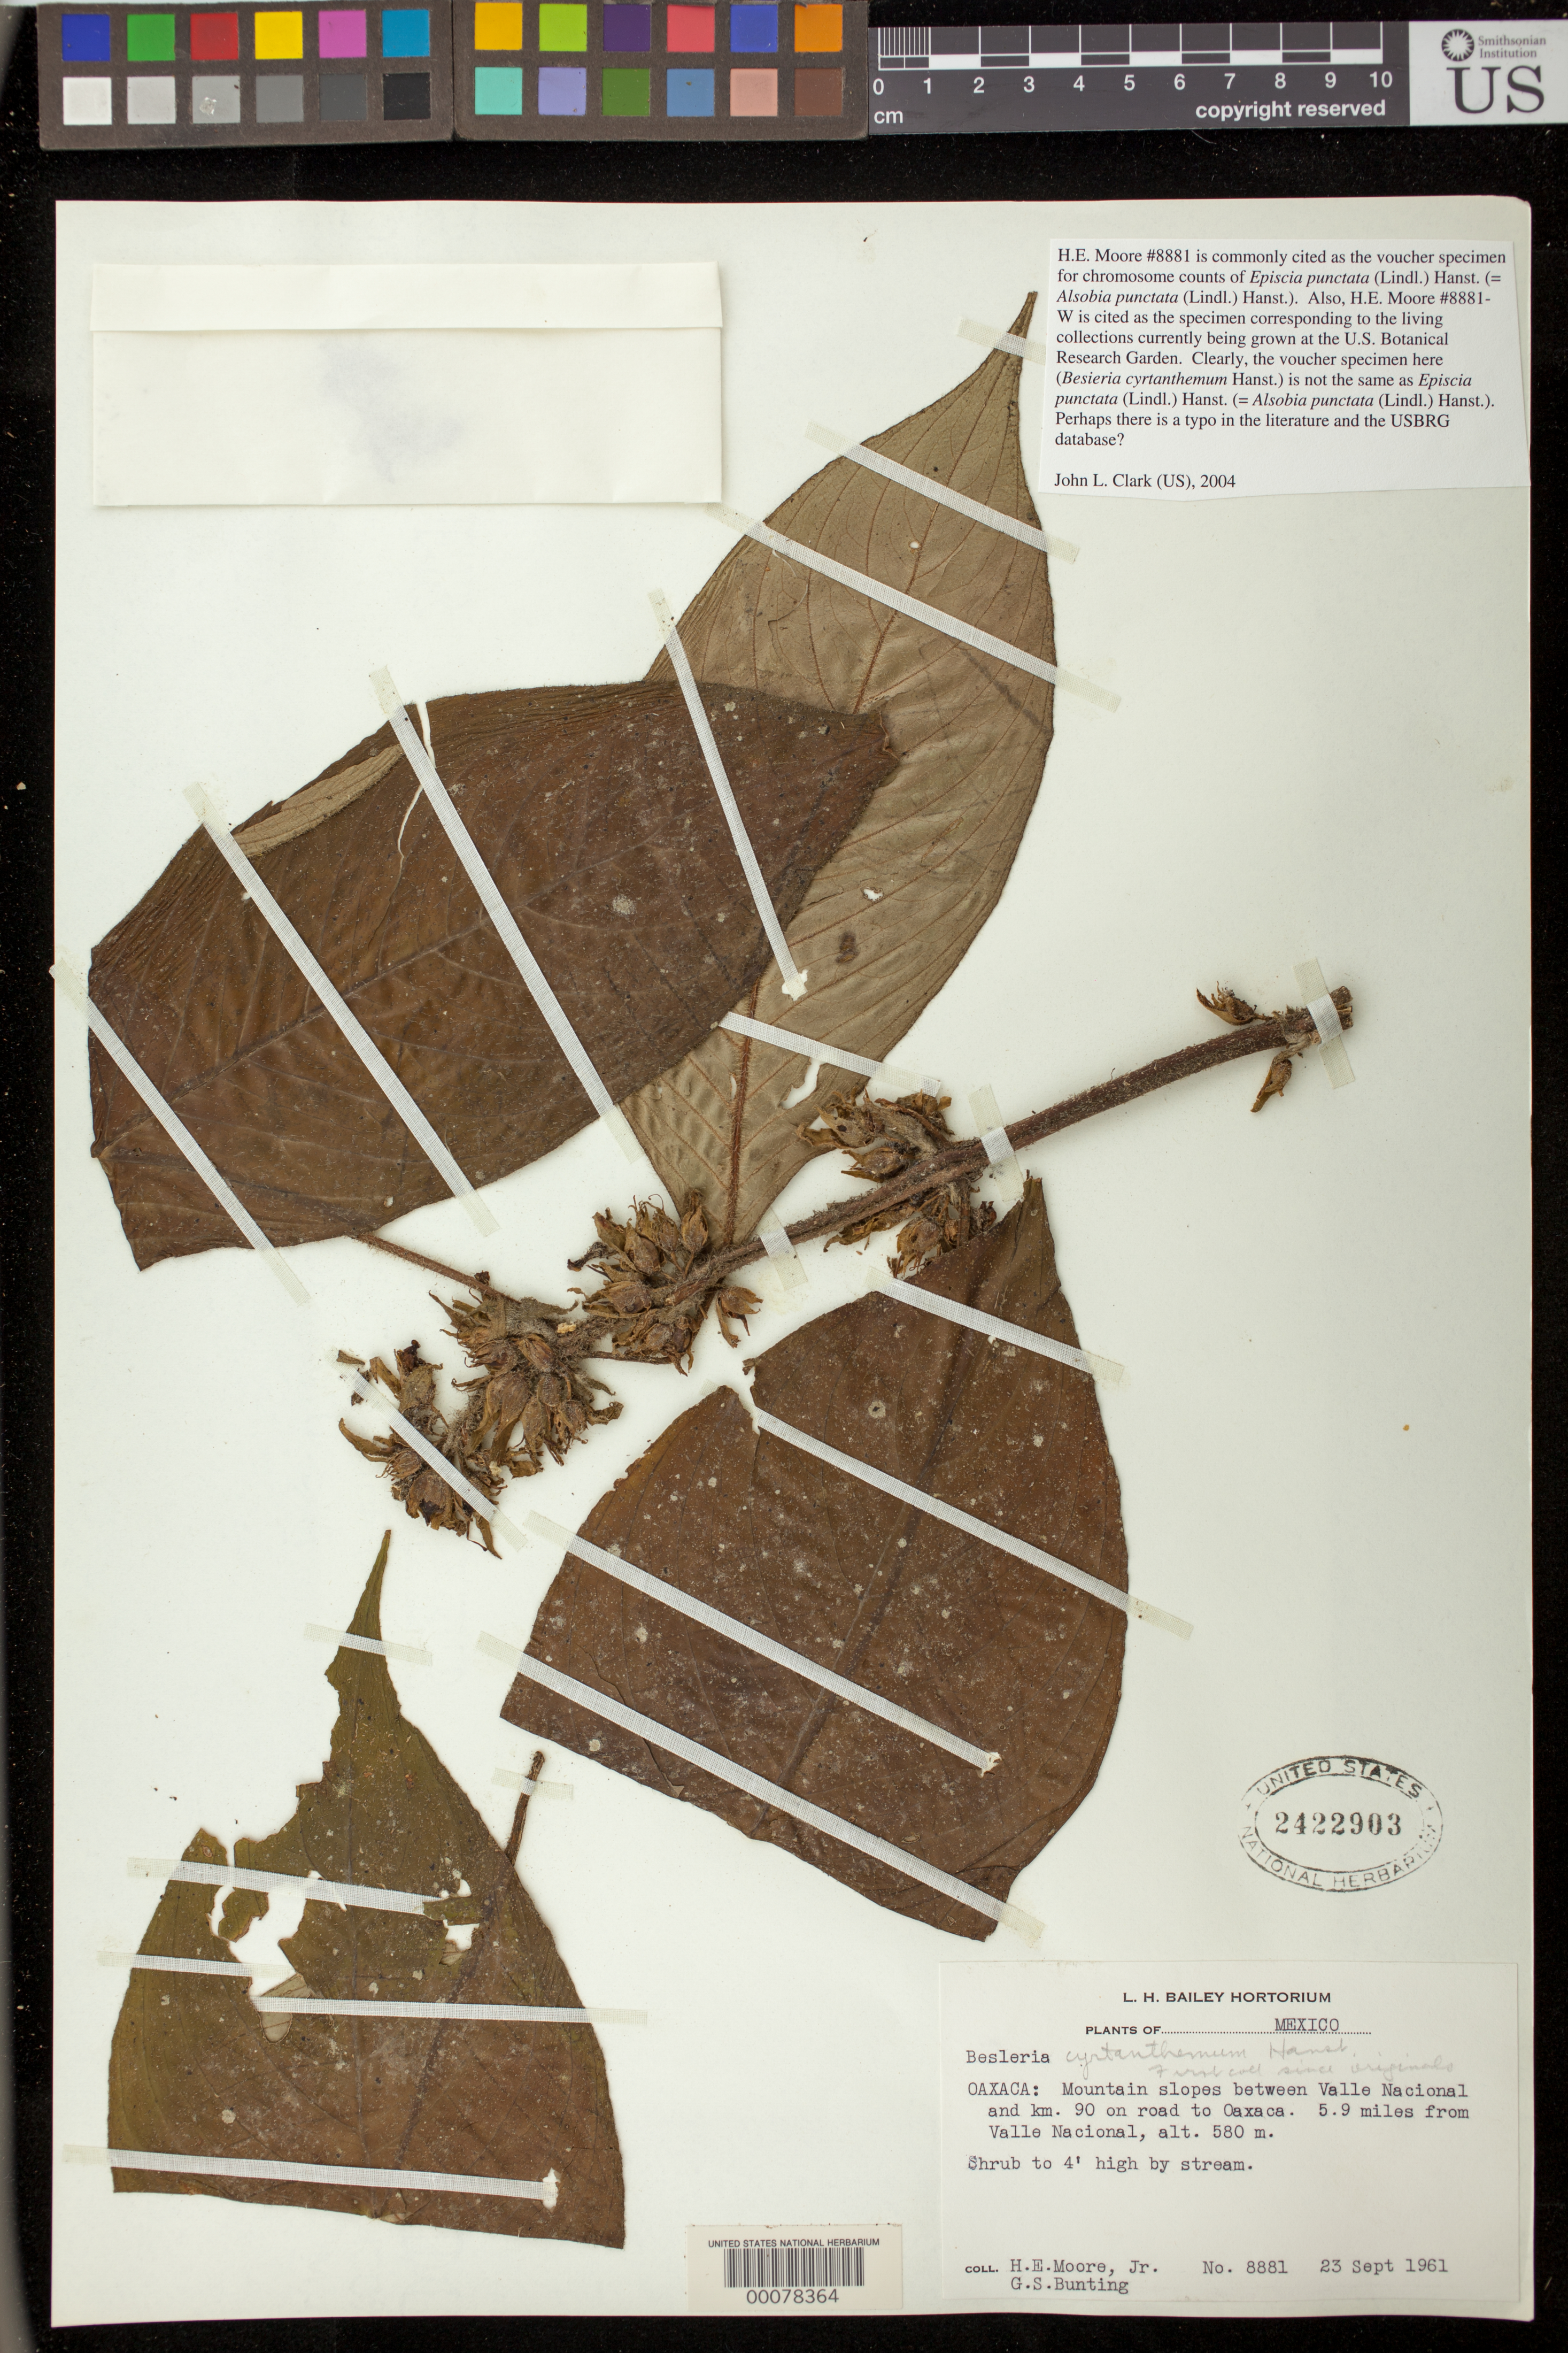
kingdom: Plantae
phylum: Tracheophyta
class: Magnoliopsida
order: Lamiales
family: Gesneriaceae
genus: Besleria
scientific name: Besleria cyrtanthemum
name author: Hanst.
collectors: H. E. Moore & G. S. Bunting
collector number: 8881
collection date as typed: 23 Sep 1961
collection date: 1961-09-23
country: Mexico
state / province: Oaxaca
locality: Between Valle Nacional and km 90 on road to Oaxaca, 5.9 miles from Valle Nacional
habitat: Mountain slopes, by stream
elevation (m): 580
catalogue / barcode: US 2422903